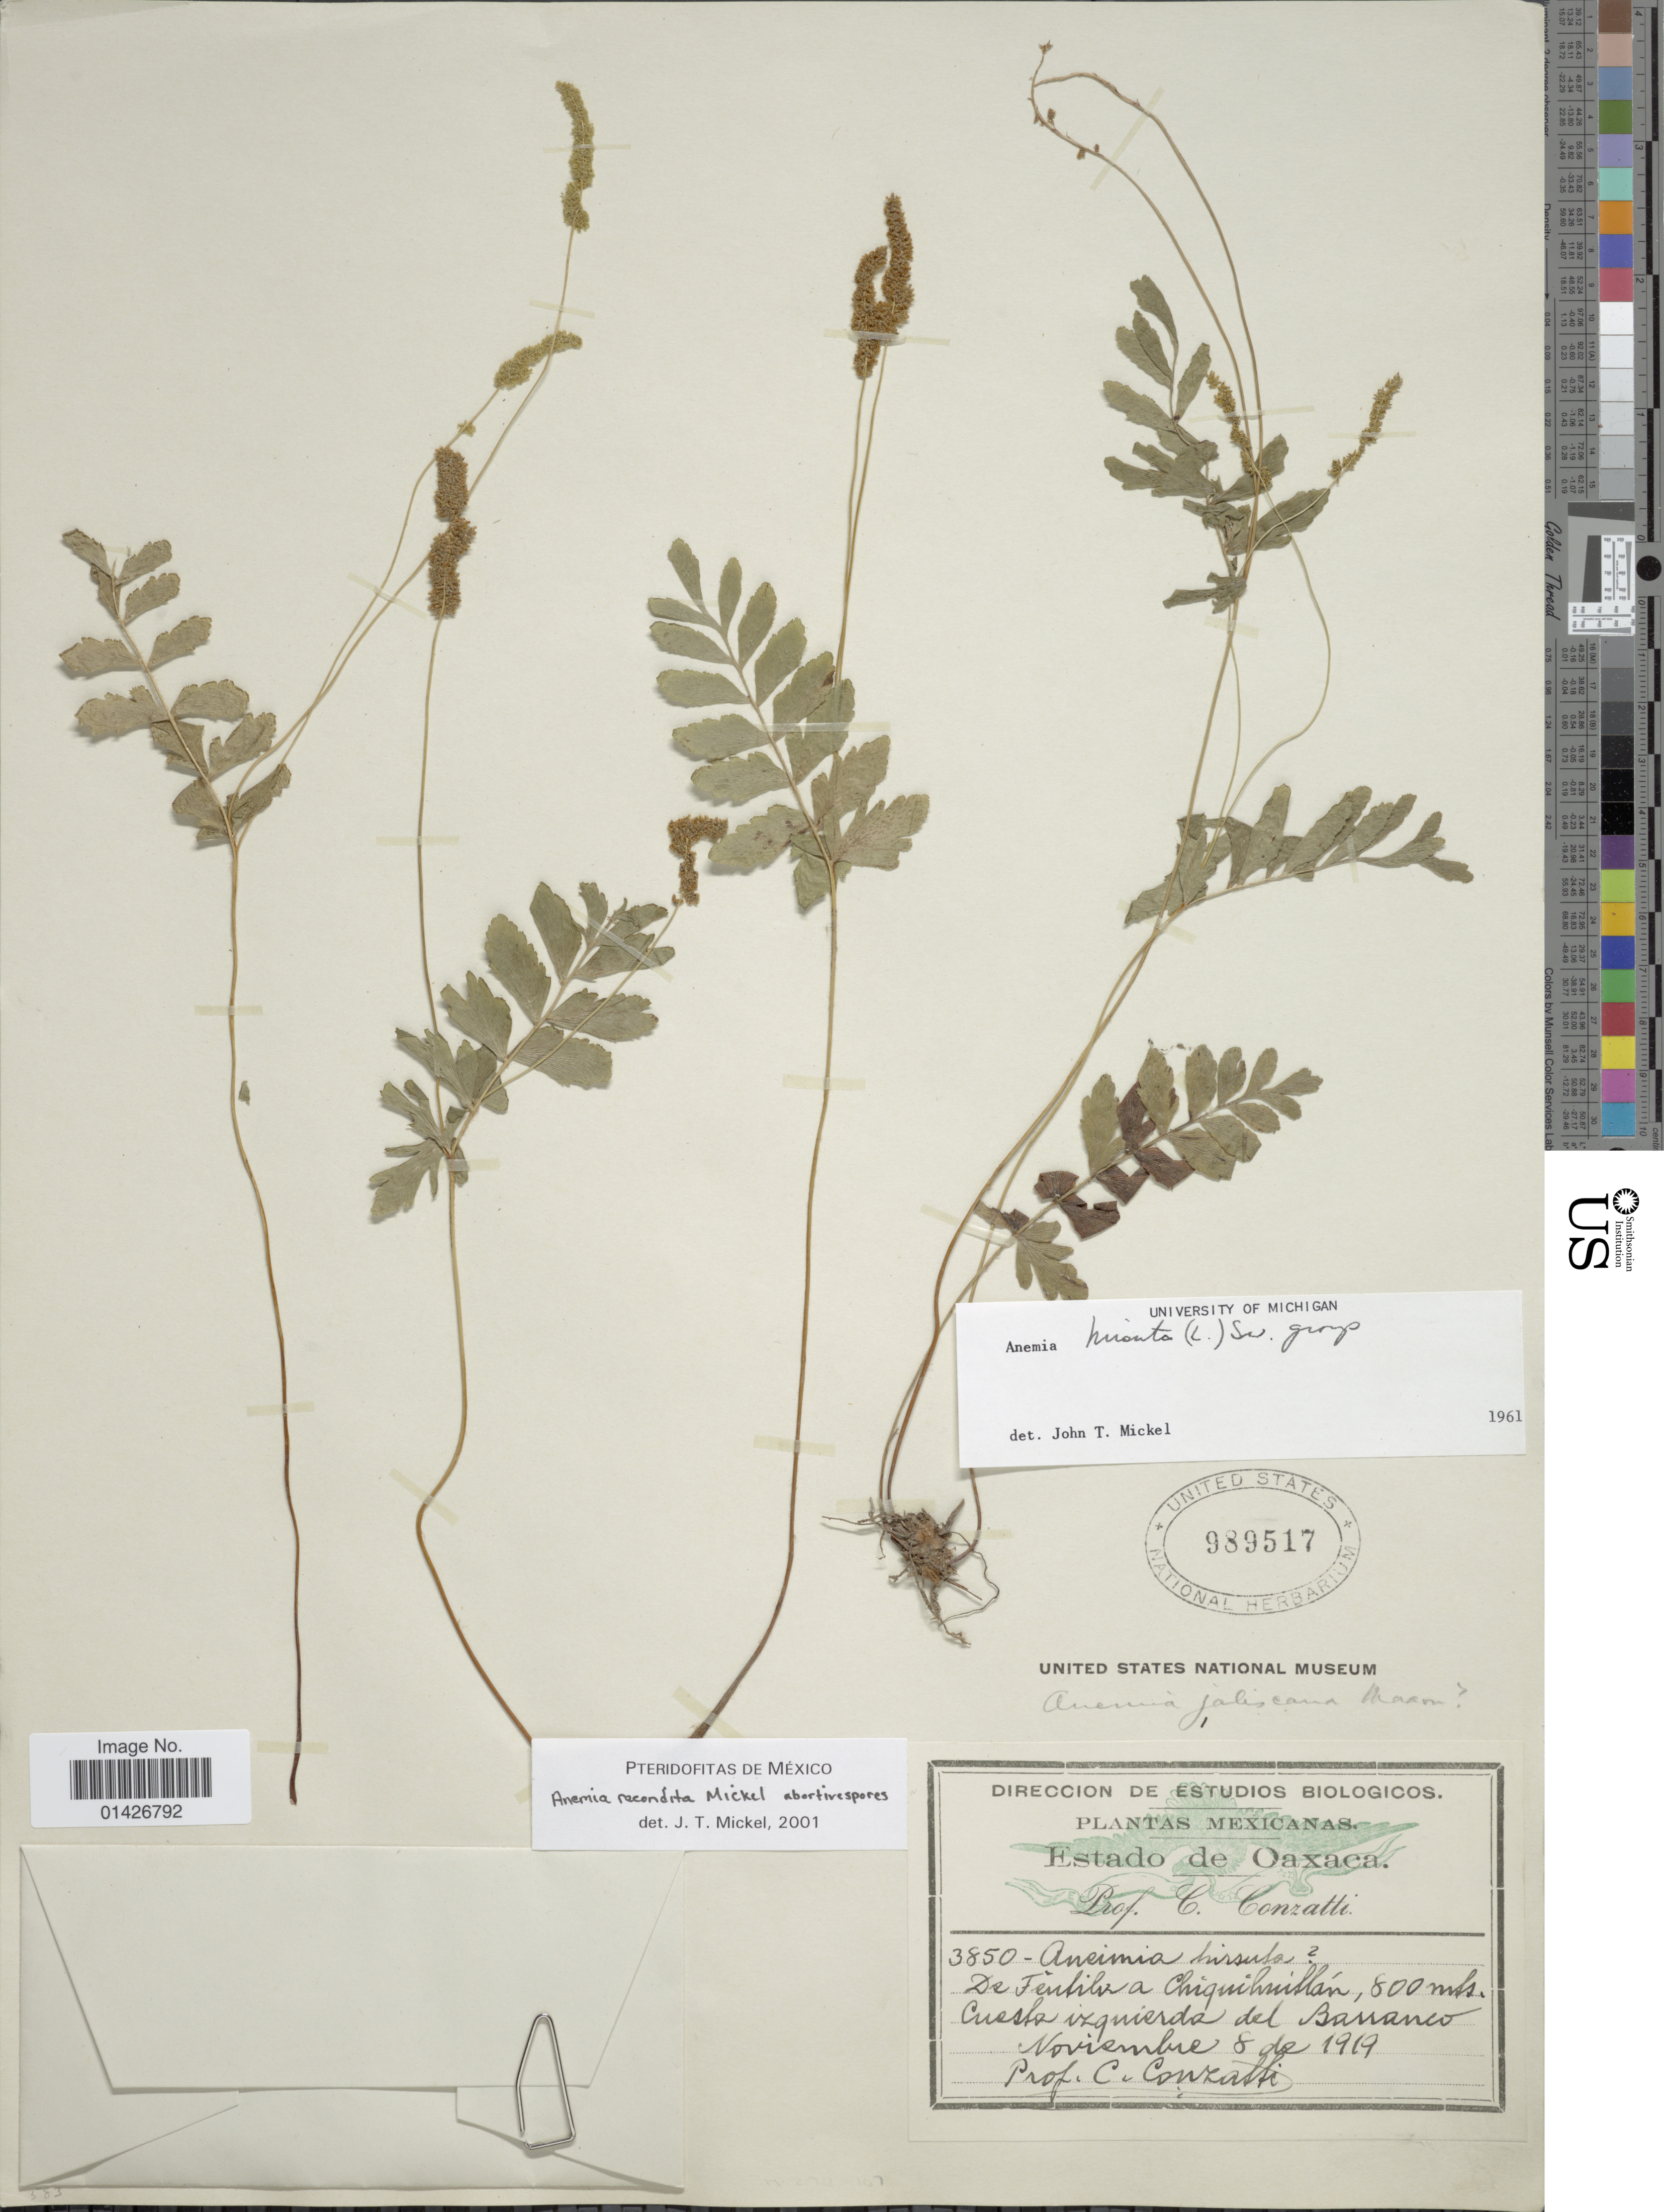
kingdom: Plantae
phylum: Tracheophyta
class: Polypodiopsida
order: Schizaeales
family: Anemiaceae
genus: Anemia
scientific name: Anemia x recondita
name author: Mickel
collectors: C. Conzatti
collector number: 3850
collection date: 1919-11-08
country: Mexico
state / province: Oaxaca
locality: De Teutila a Chiquihuillán, Cuesta izquierda del barranco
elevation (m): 800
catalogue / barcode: US 989517